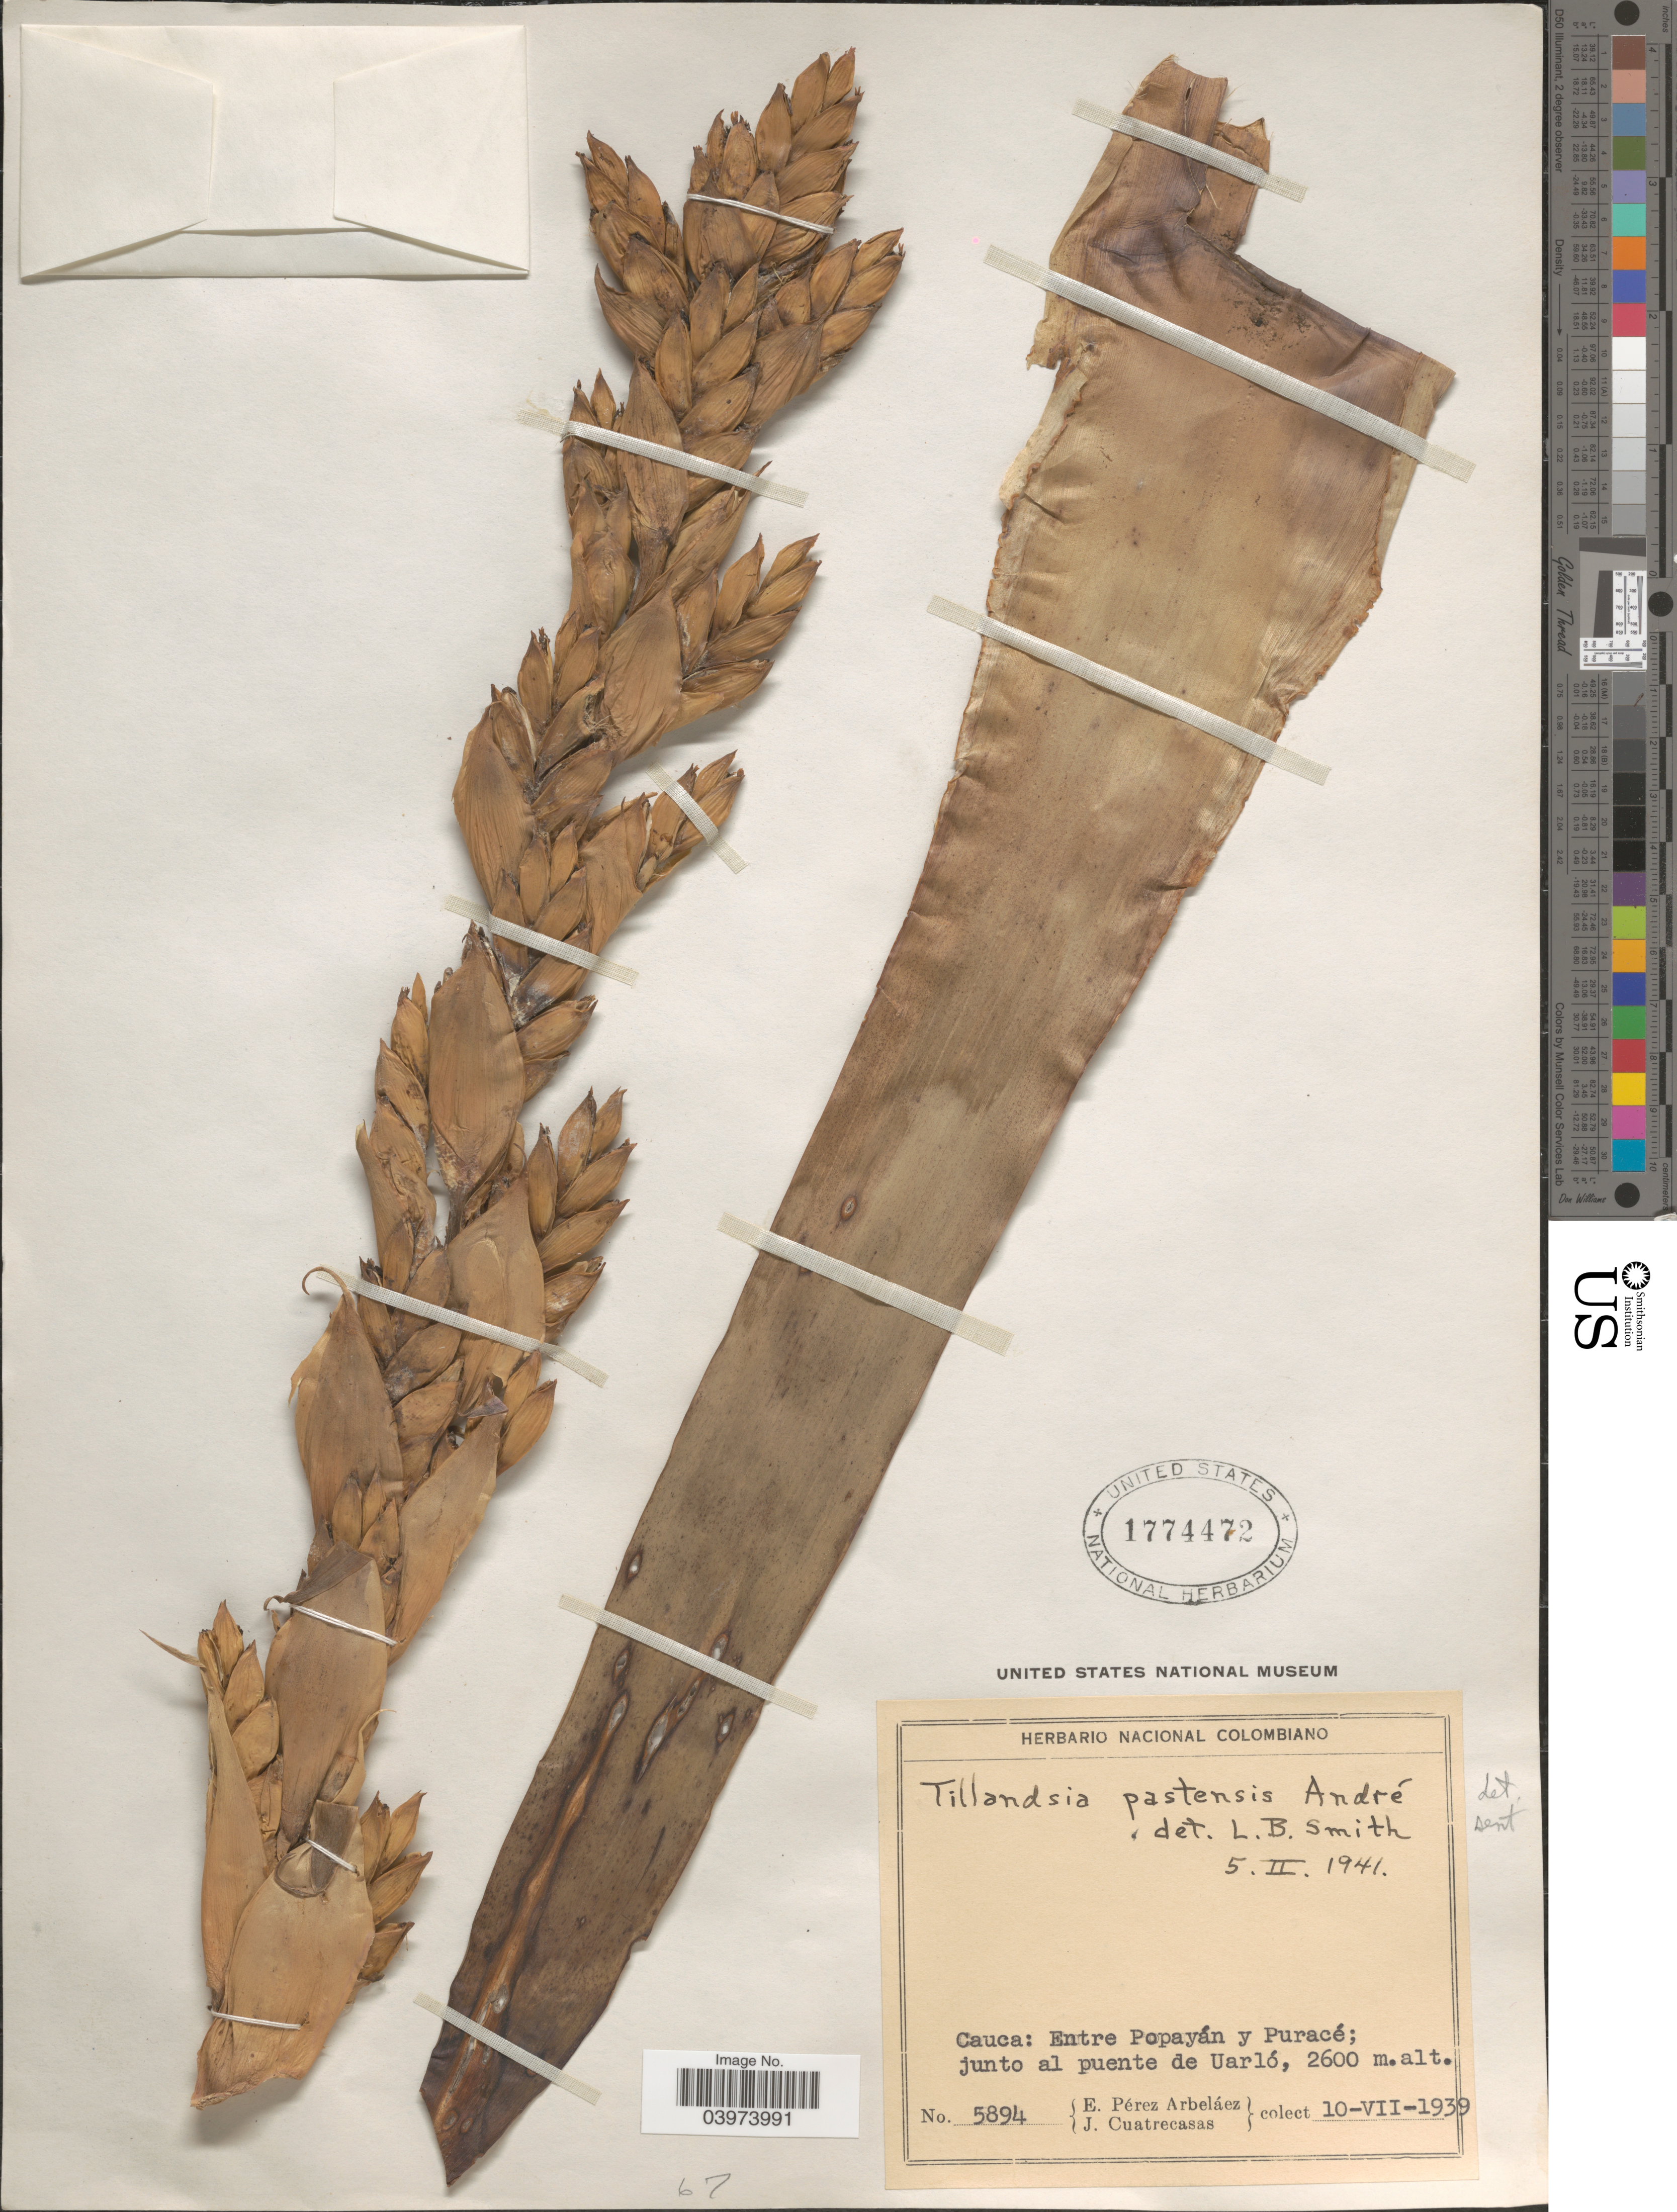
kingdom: Plantae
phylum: Tracheophyta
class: Liliopsida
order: Poales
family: Bromeliaceae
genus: Tillandsia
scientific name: Tillandsia pastensis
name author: André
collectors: E. Pérez Arbeláez & J. Cuatrecasas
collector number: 5894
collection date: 1939-07-10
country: Colombia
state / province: Cauca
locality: Entre Popayán y Puracé; junto al puente de Uarló.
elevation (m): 2600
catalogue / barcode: US 1774472